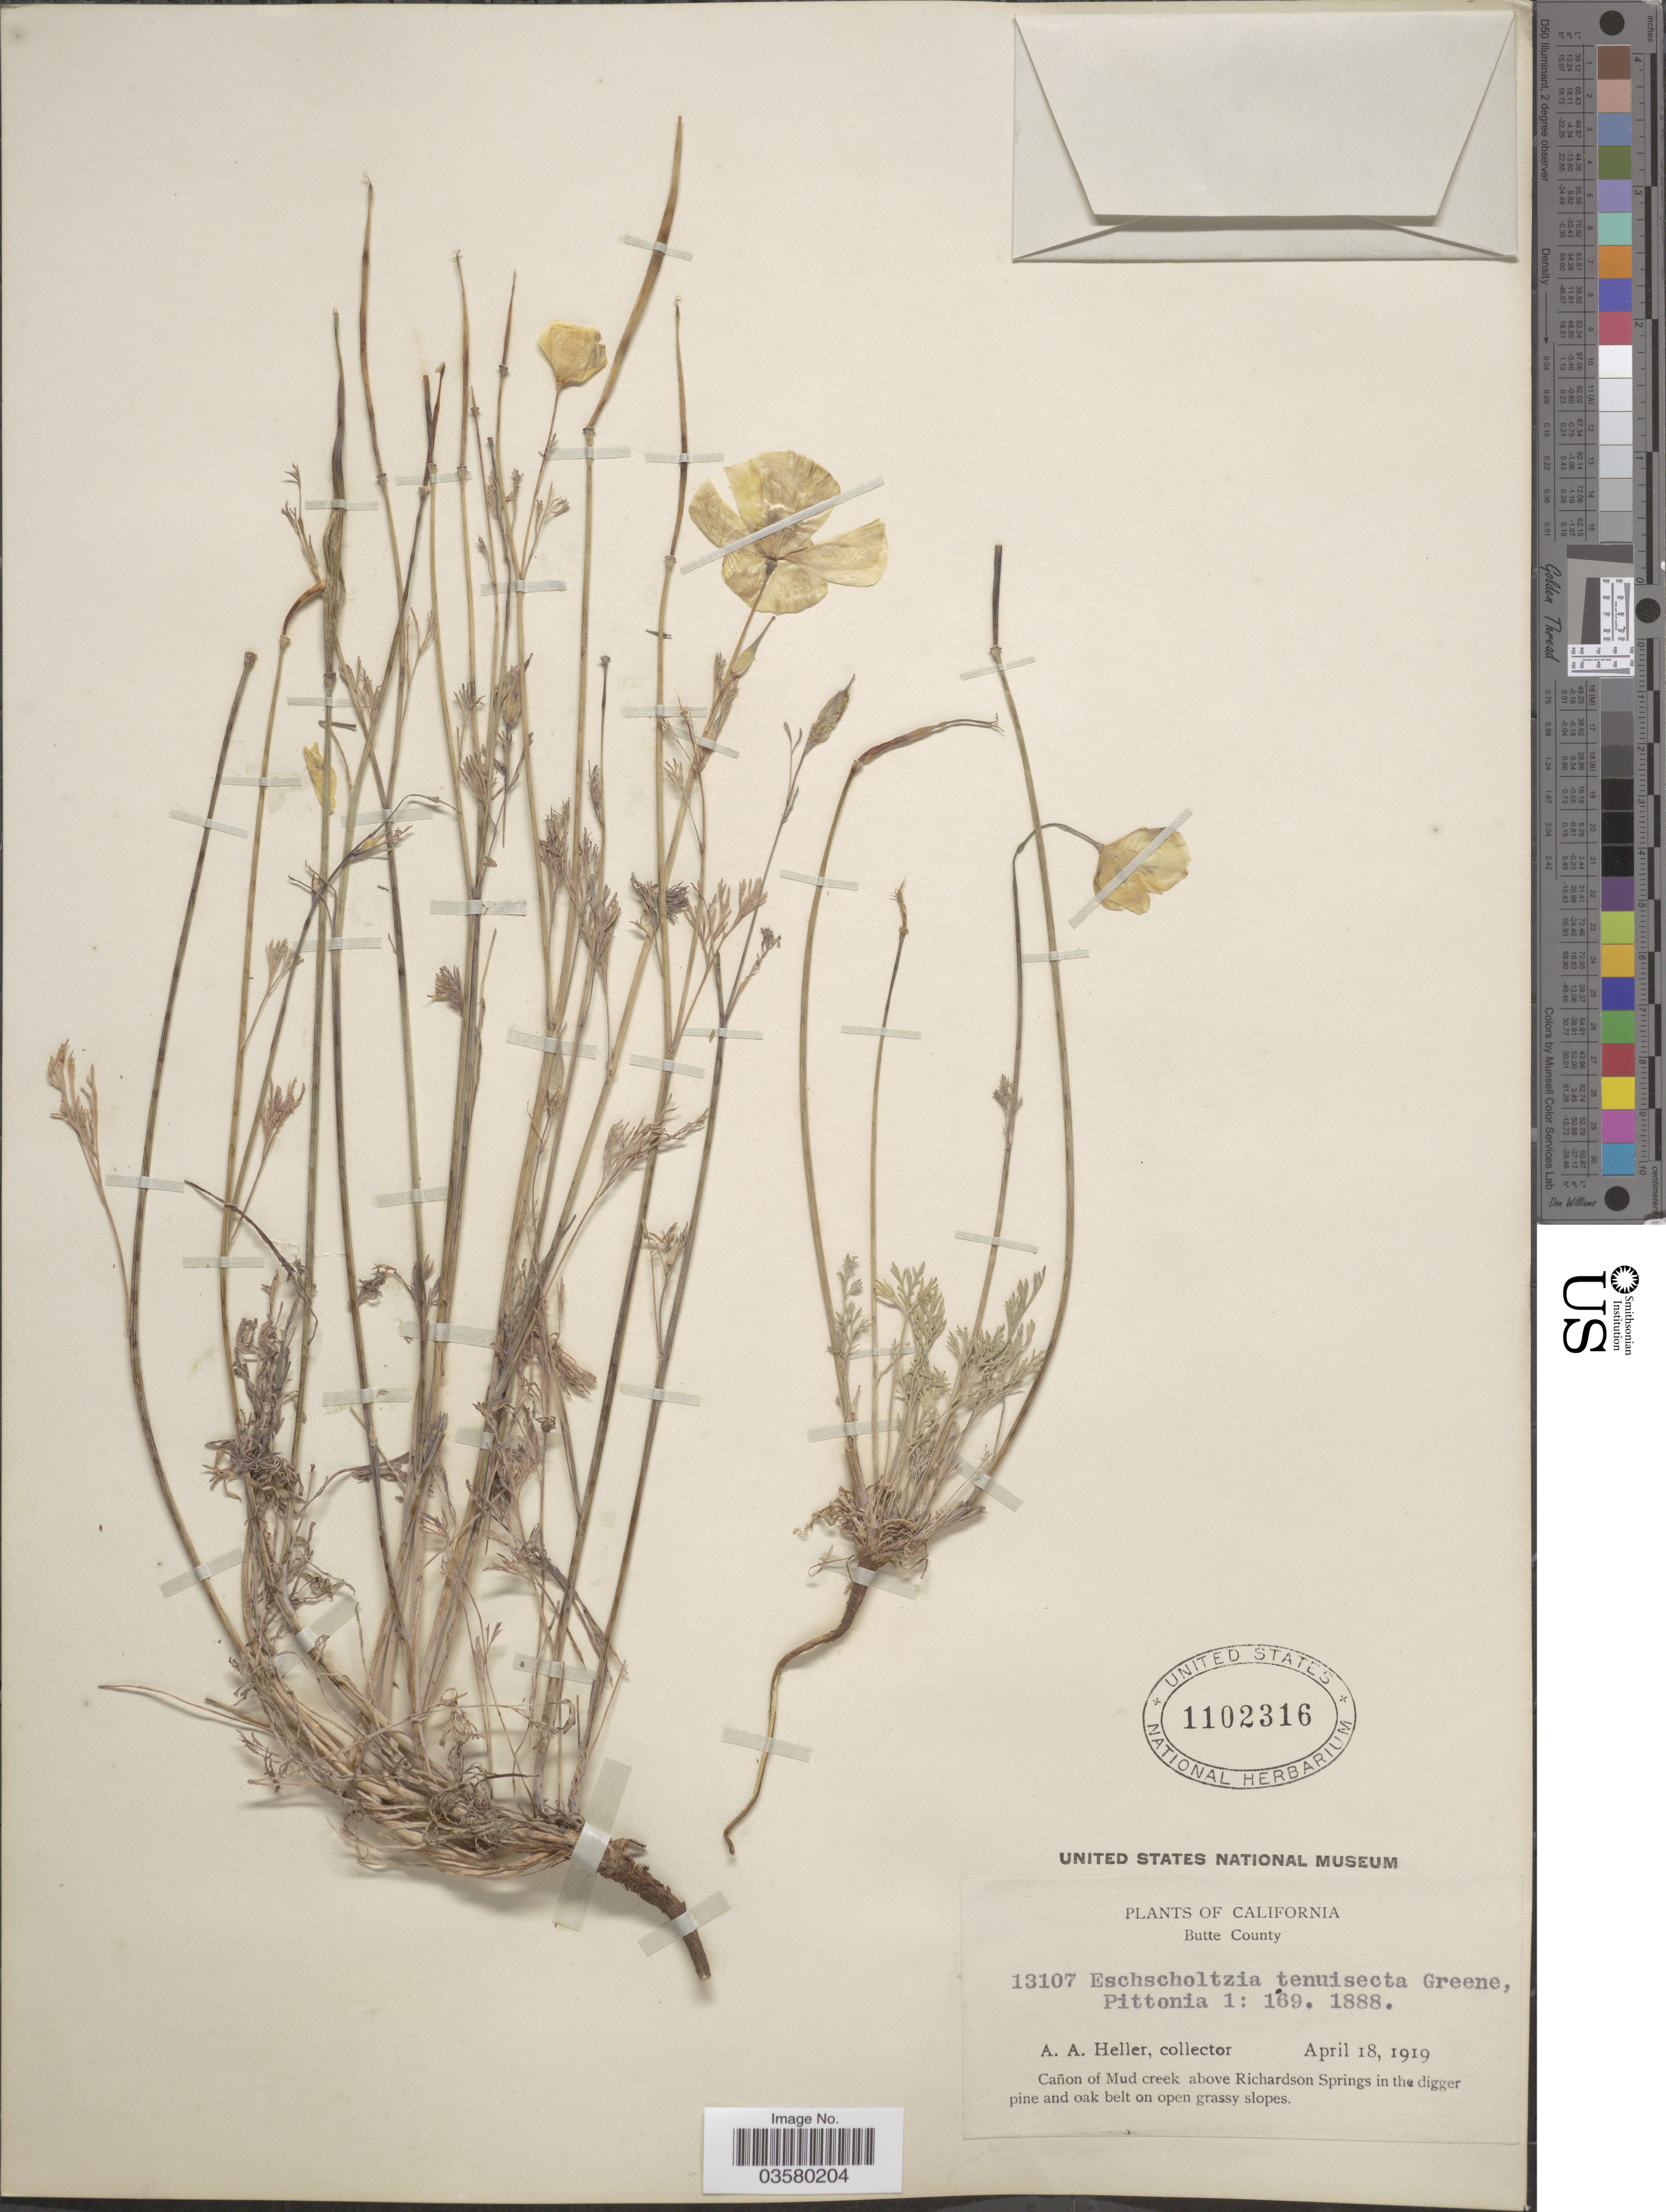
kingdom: Plantae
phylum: Tracheophyta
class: Magnoliopsida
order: Ranunculales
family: Papaveraceae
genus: Eschscholzia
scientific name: Eschscholzia caespitosa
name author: Benth.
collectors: A. A. Heller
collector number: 13107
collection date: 1919-04-18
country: United States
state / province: California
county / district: Butte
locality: Butte County. Cañon of Mud creek above Richardson Springs in the digger pine and oak belt.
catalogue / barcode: US 1102316